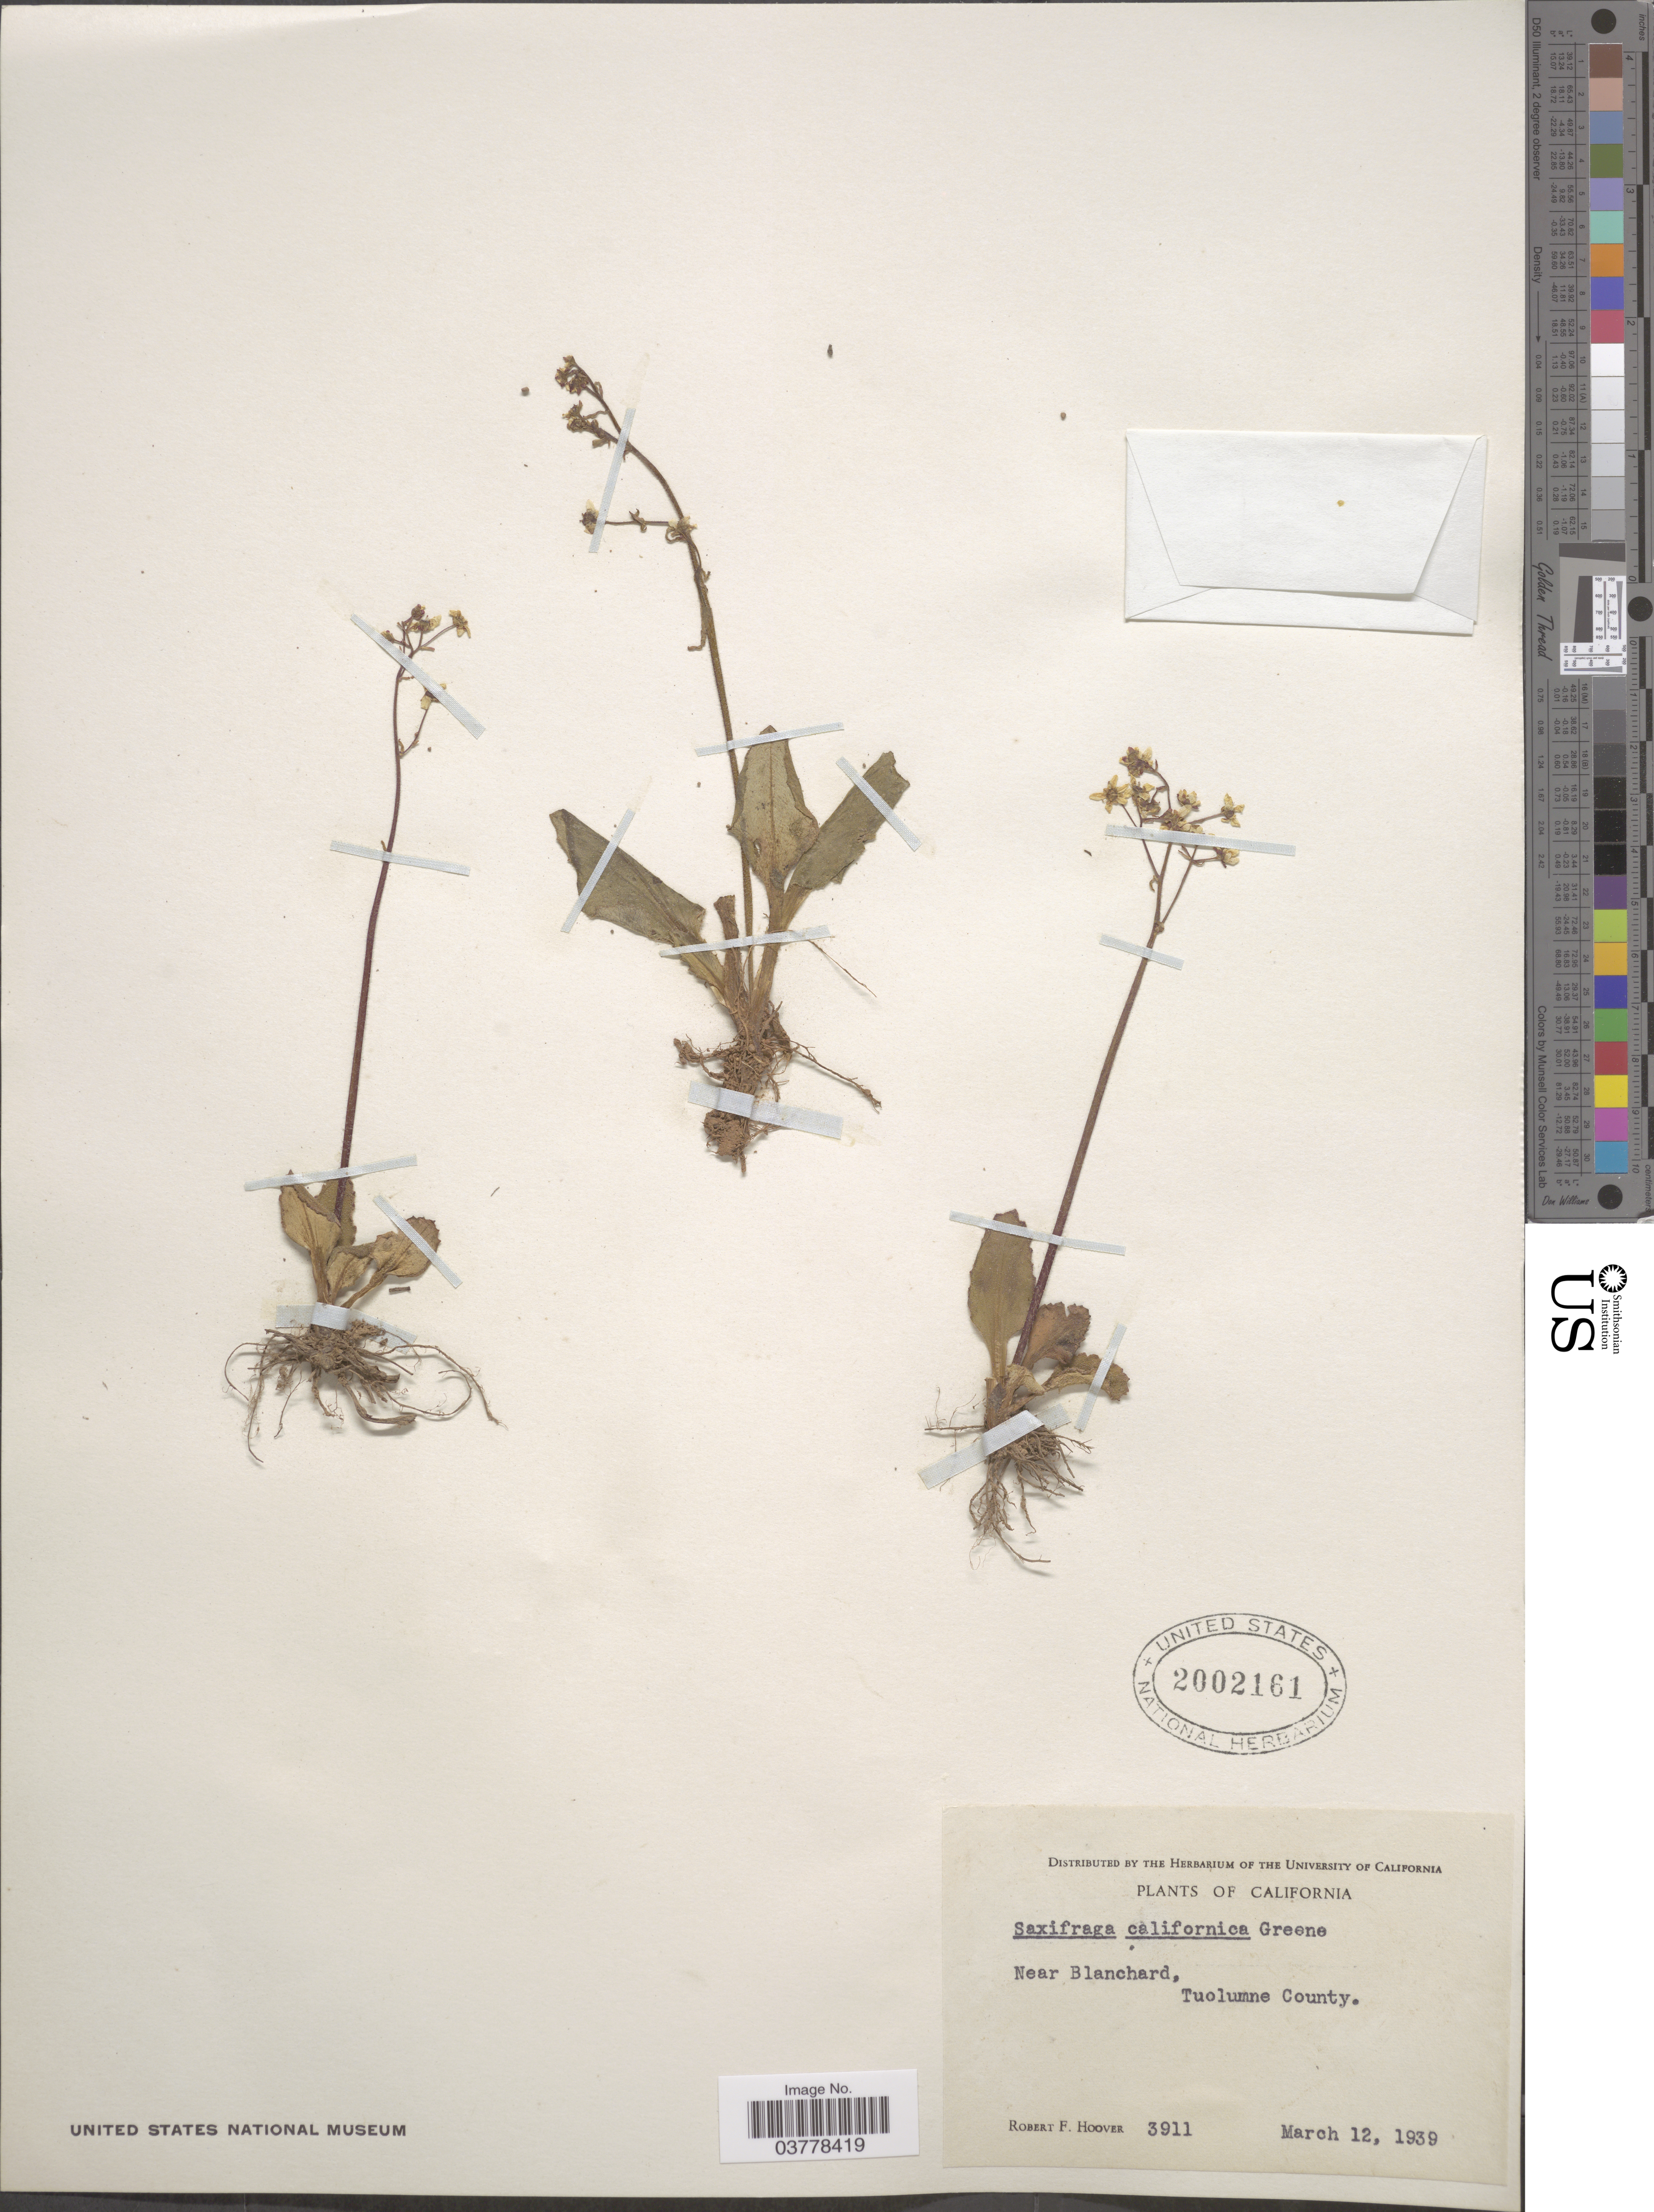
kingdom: Plantae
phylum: Tracheophyta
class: Magnoliopsida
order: Saxifragales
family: Saxifragaceae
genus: Micranthes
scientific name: Micranthes californica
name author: (Greene) Small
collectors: R. F. Hoover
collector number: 3911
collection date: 1939-03-12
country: United States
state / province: California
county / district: Tuolumne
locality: Near Blanchard, Tuolumne County.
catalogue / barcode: US 2002161